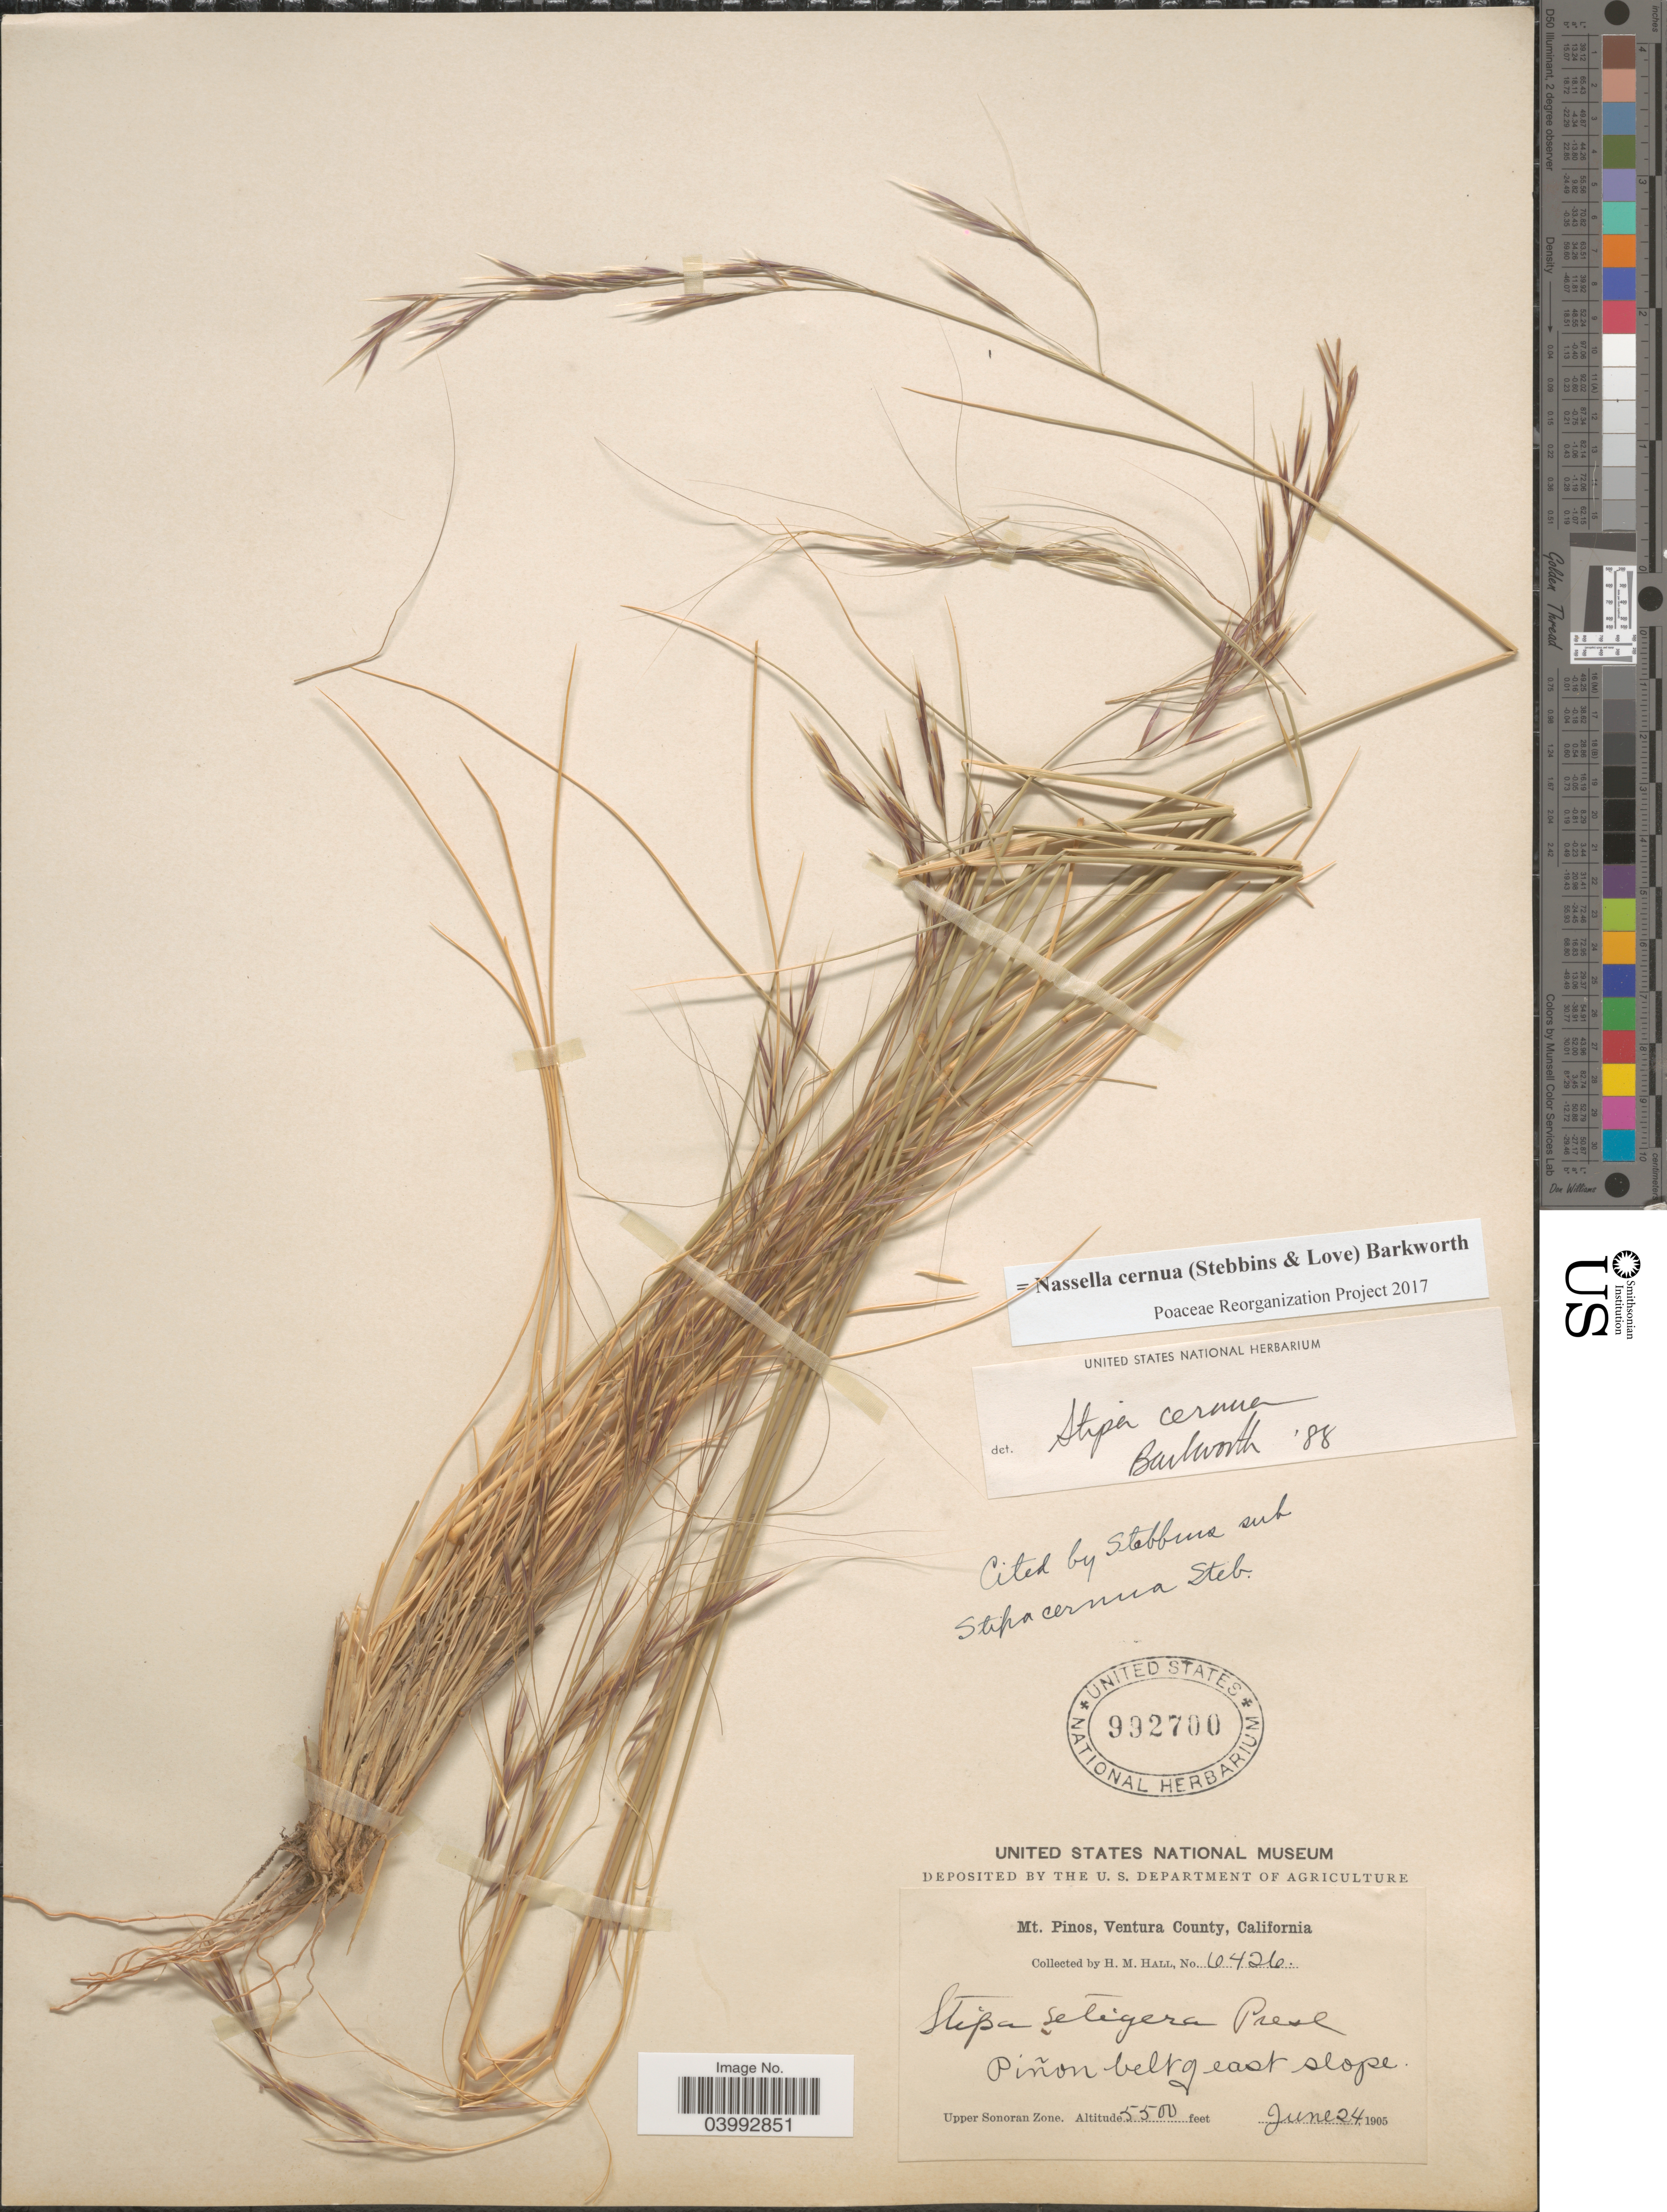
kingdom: Plantae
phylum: Tracheophyta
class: Liliopsida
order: Poales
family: Poaceae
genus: Nassella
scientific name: Nassella cernua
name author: (Stebbins & Love) Barkworth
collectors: H. M. Hall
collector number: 6426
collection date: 1905-06-24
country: United States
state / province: California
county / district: Ventura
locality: Mt. Pinos, Ventura County. Piñon belt of east slope. Upper Sonoran Zone.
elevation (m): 1676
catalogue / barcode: US 992700